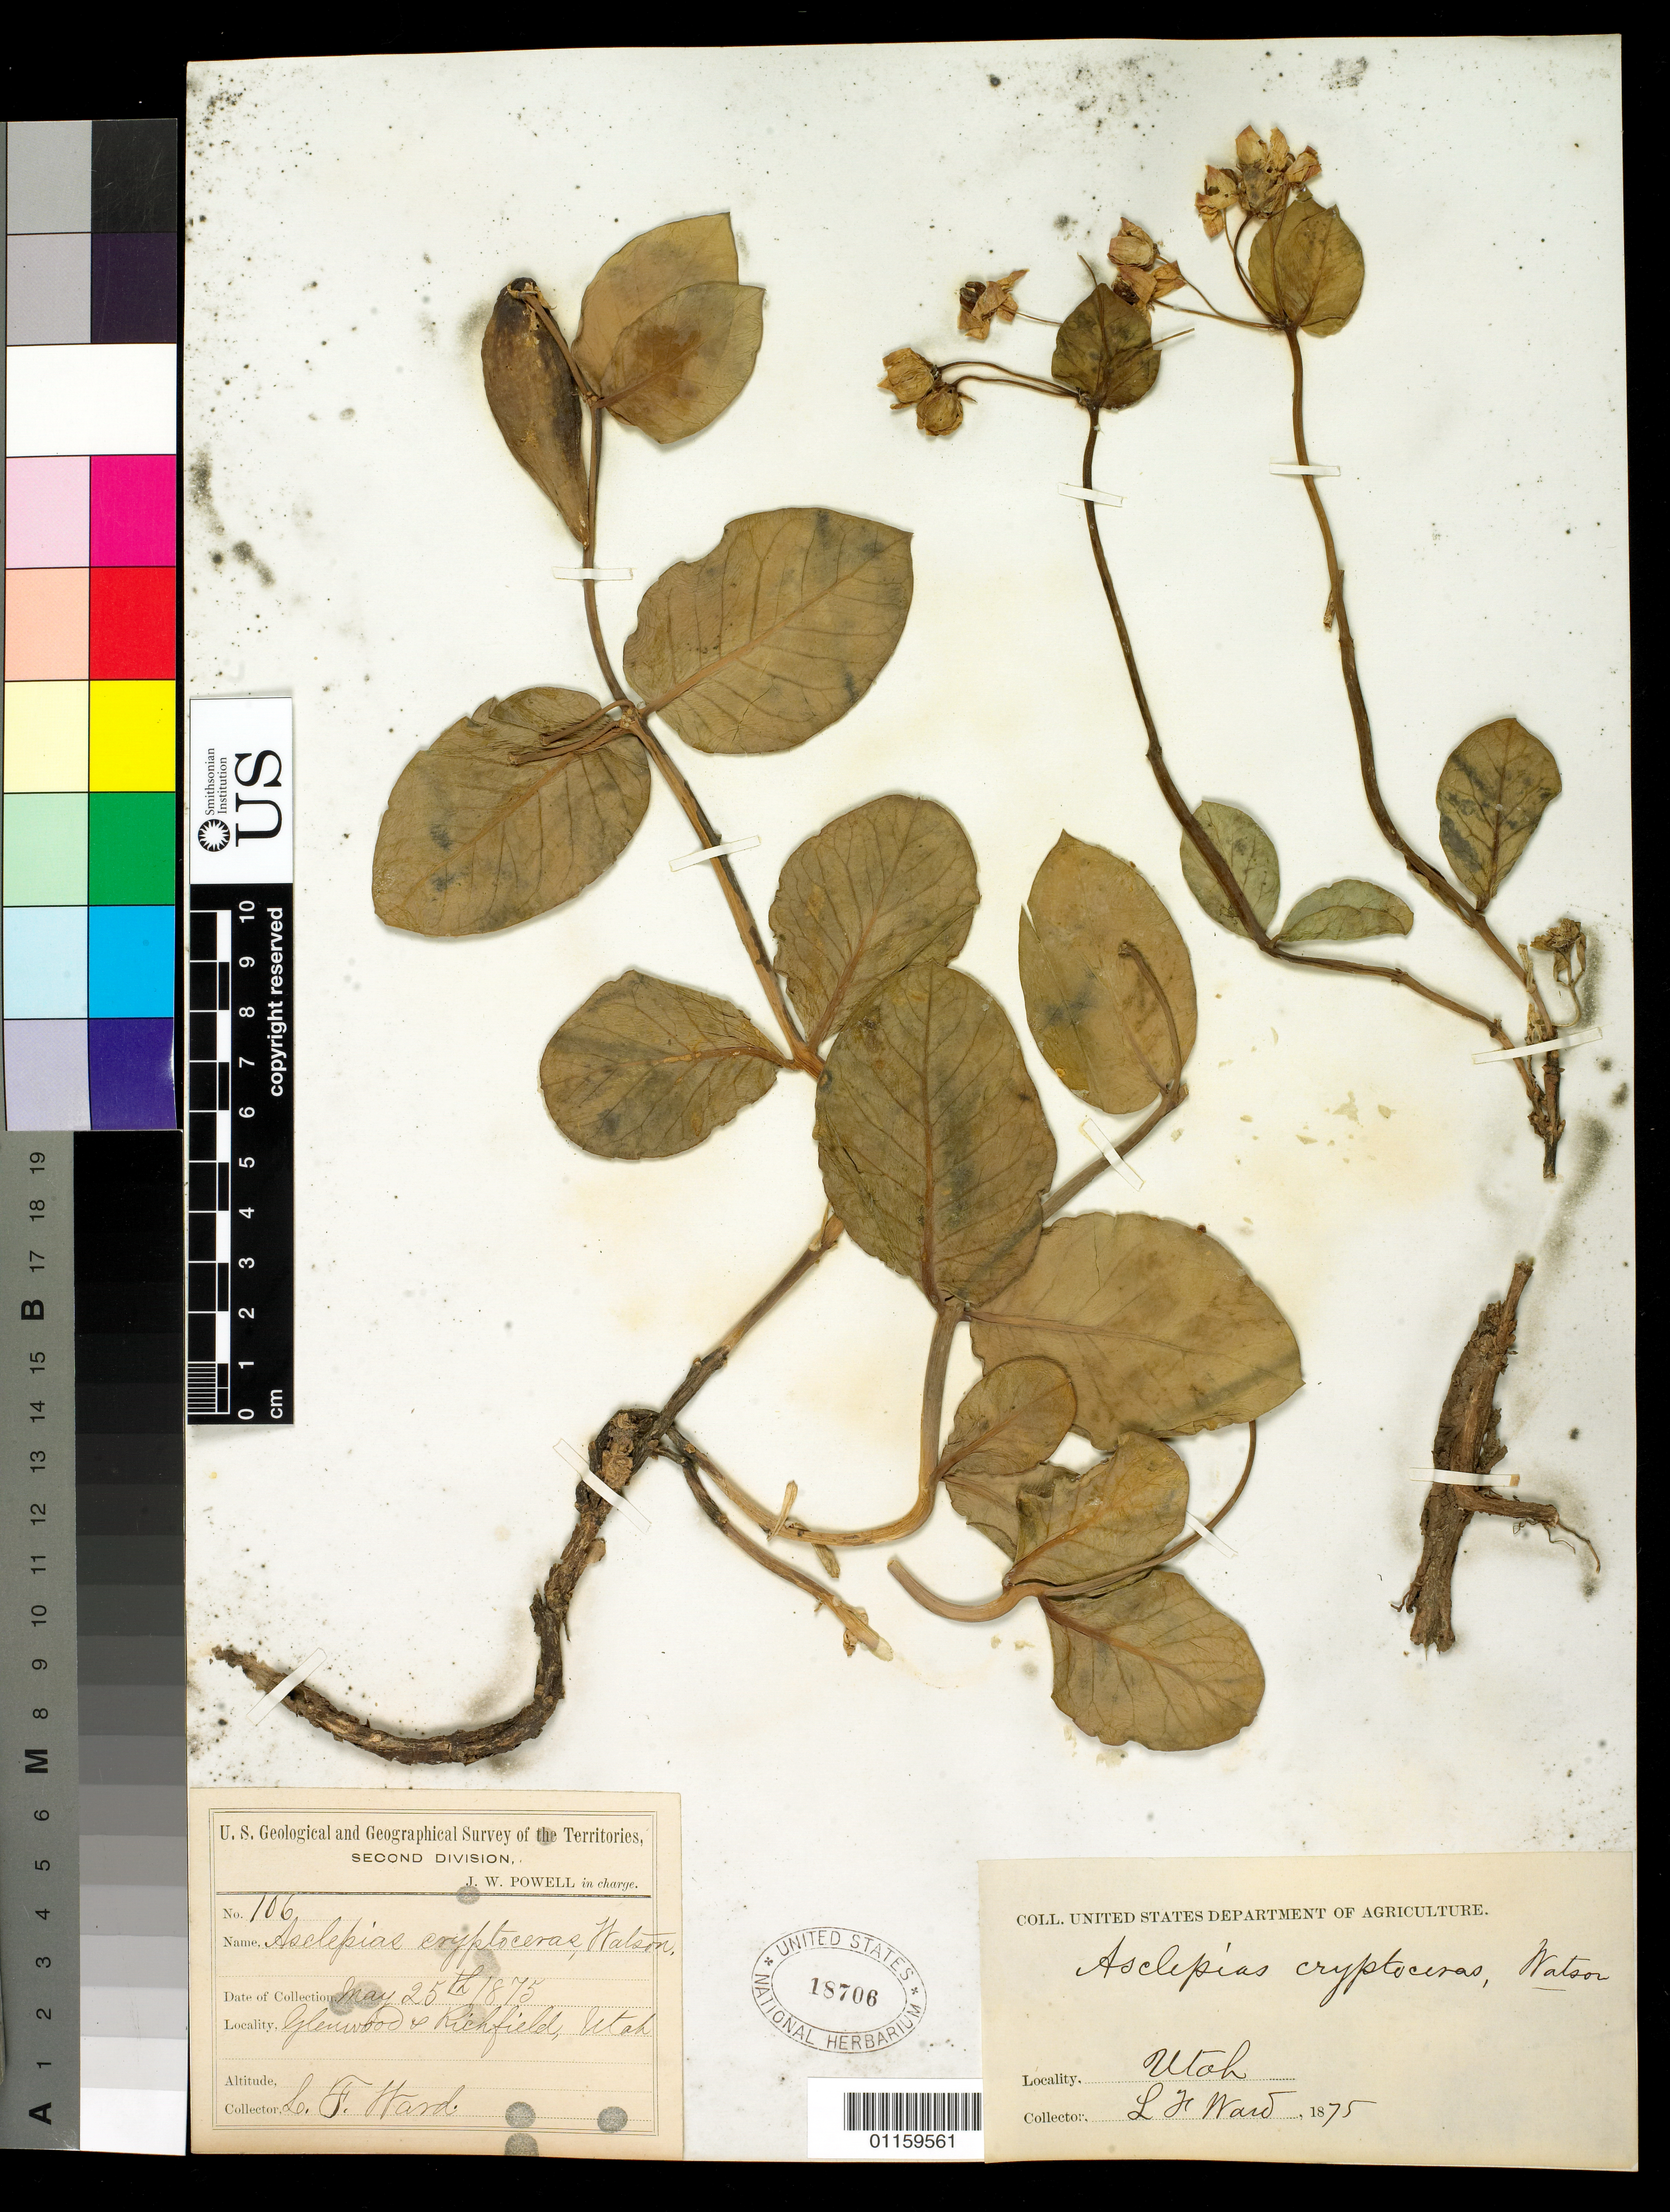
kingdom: Plantae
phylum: Tracheophyta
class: Magnoliopsida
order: Gentianales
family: Apocynaceae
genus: Asclepias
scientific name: Asclepias cryptoceras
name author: S. Watson in C. King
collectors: L. F. Ward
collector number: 106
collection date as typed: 25 May 1875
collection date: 1875-05-25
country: United States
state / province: Utah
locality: Glenwood and Richfield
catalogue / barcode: US 18706